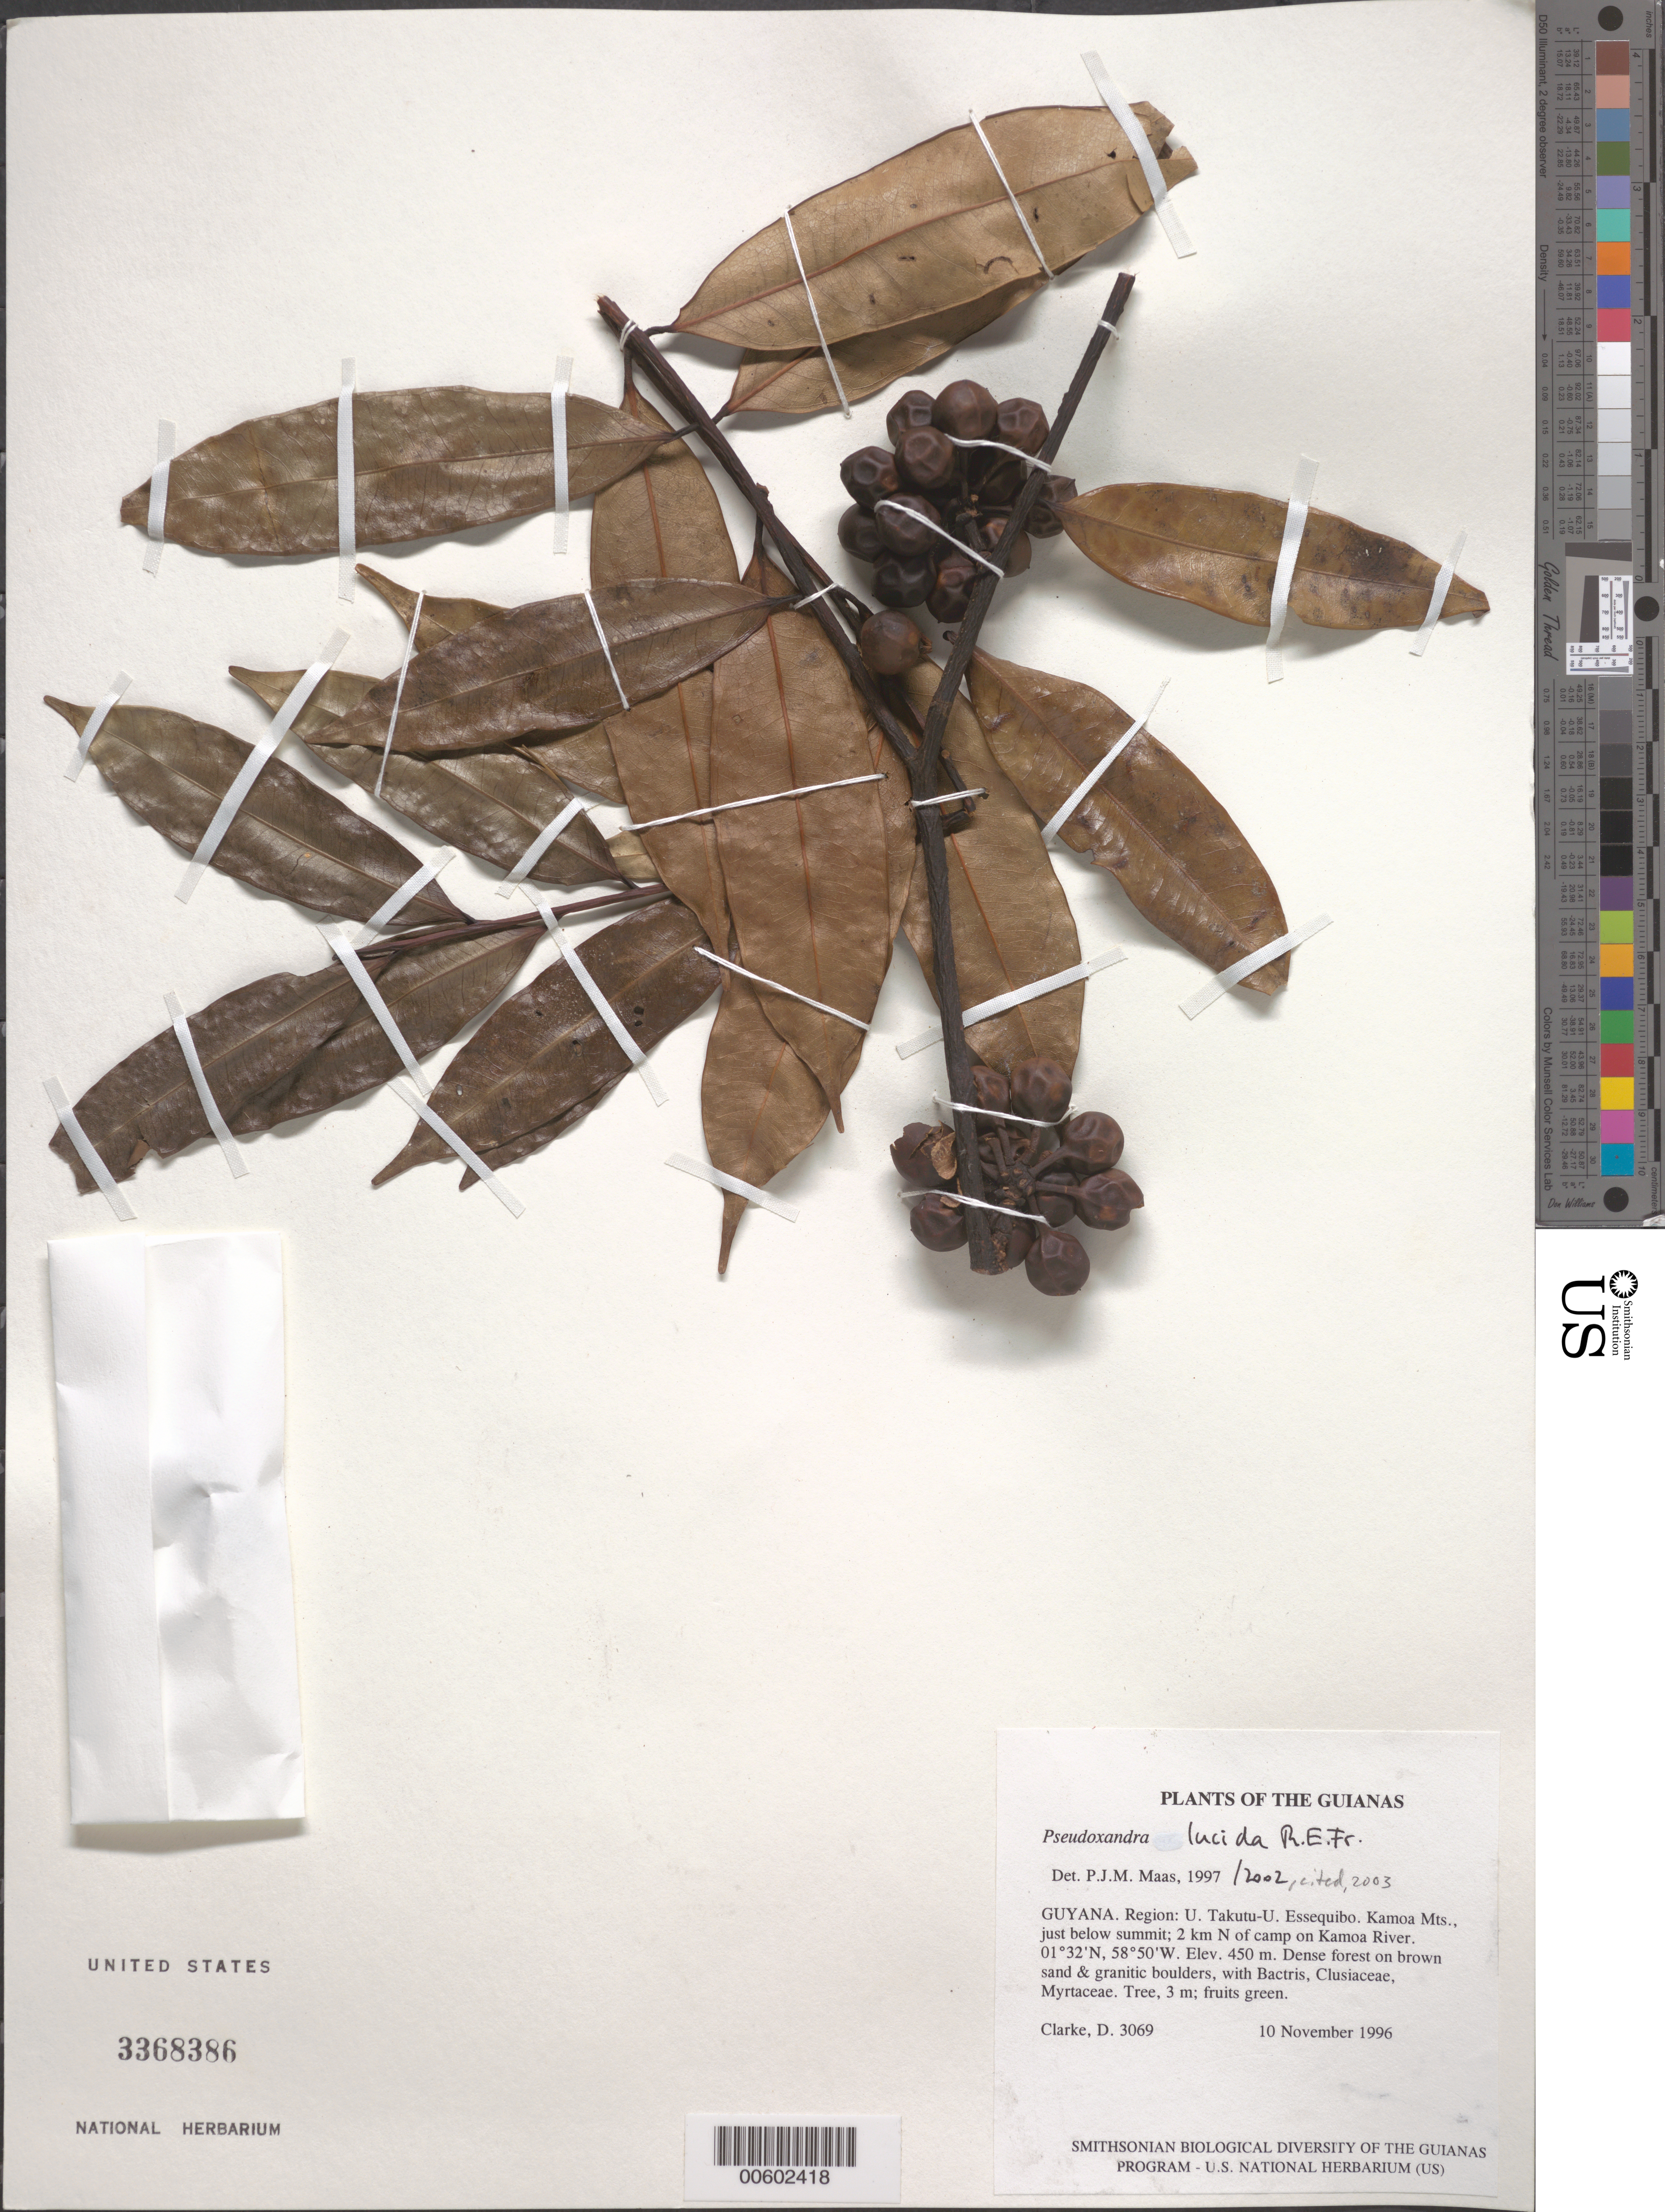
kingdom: Plantae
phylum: Tracheophyta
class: Magnoliopsida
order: Magnoliales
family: Annonaceae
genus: Pseudoxandra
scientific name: Pseudoxandra lucida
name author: R.E. Fr.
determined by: Maas, Paul J. M.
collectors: H. D. Clarke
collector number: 3069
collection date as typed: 10 November 1996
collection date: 1996-11-10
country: Guyana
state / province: U. Takutu-U. Essequibo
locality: Kamoa Mts., just below summit; 2 km N of camp on Kamoa River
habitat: Dense forest on brown sand & granitic boulders, with Bactris, Clusiaceae, Myrtaceae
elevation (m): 450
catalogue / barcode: US 3368386